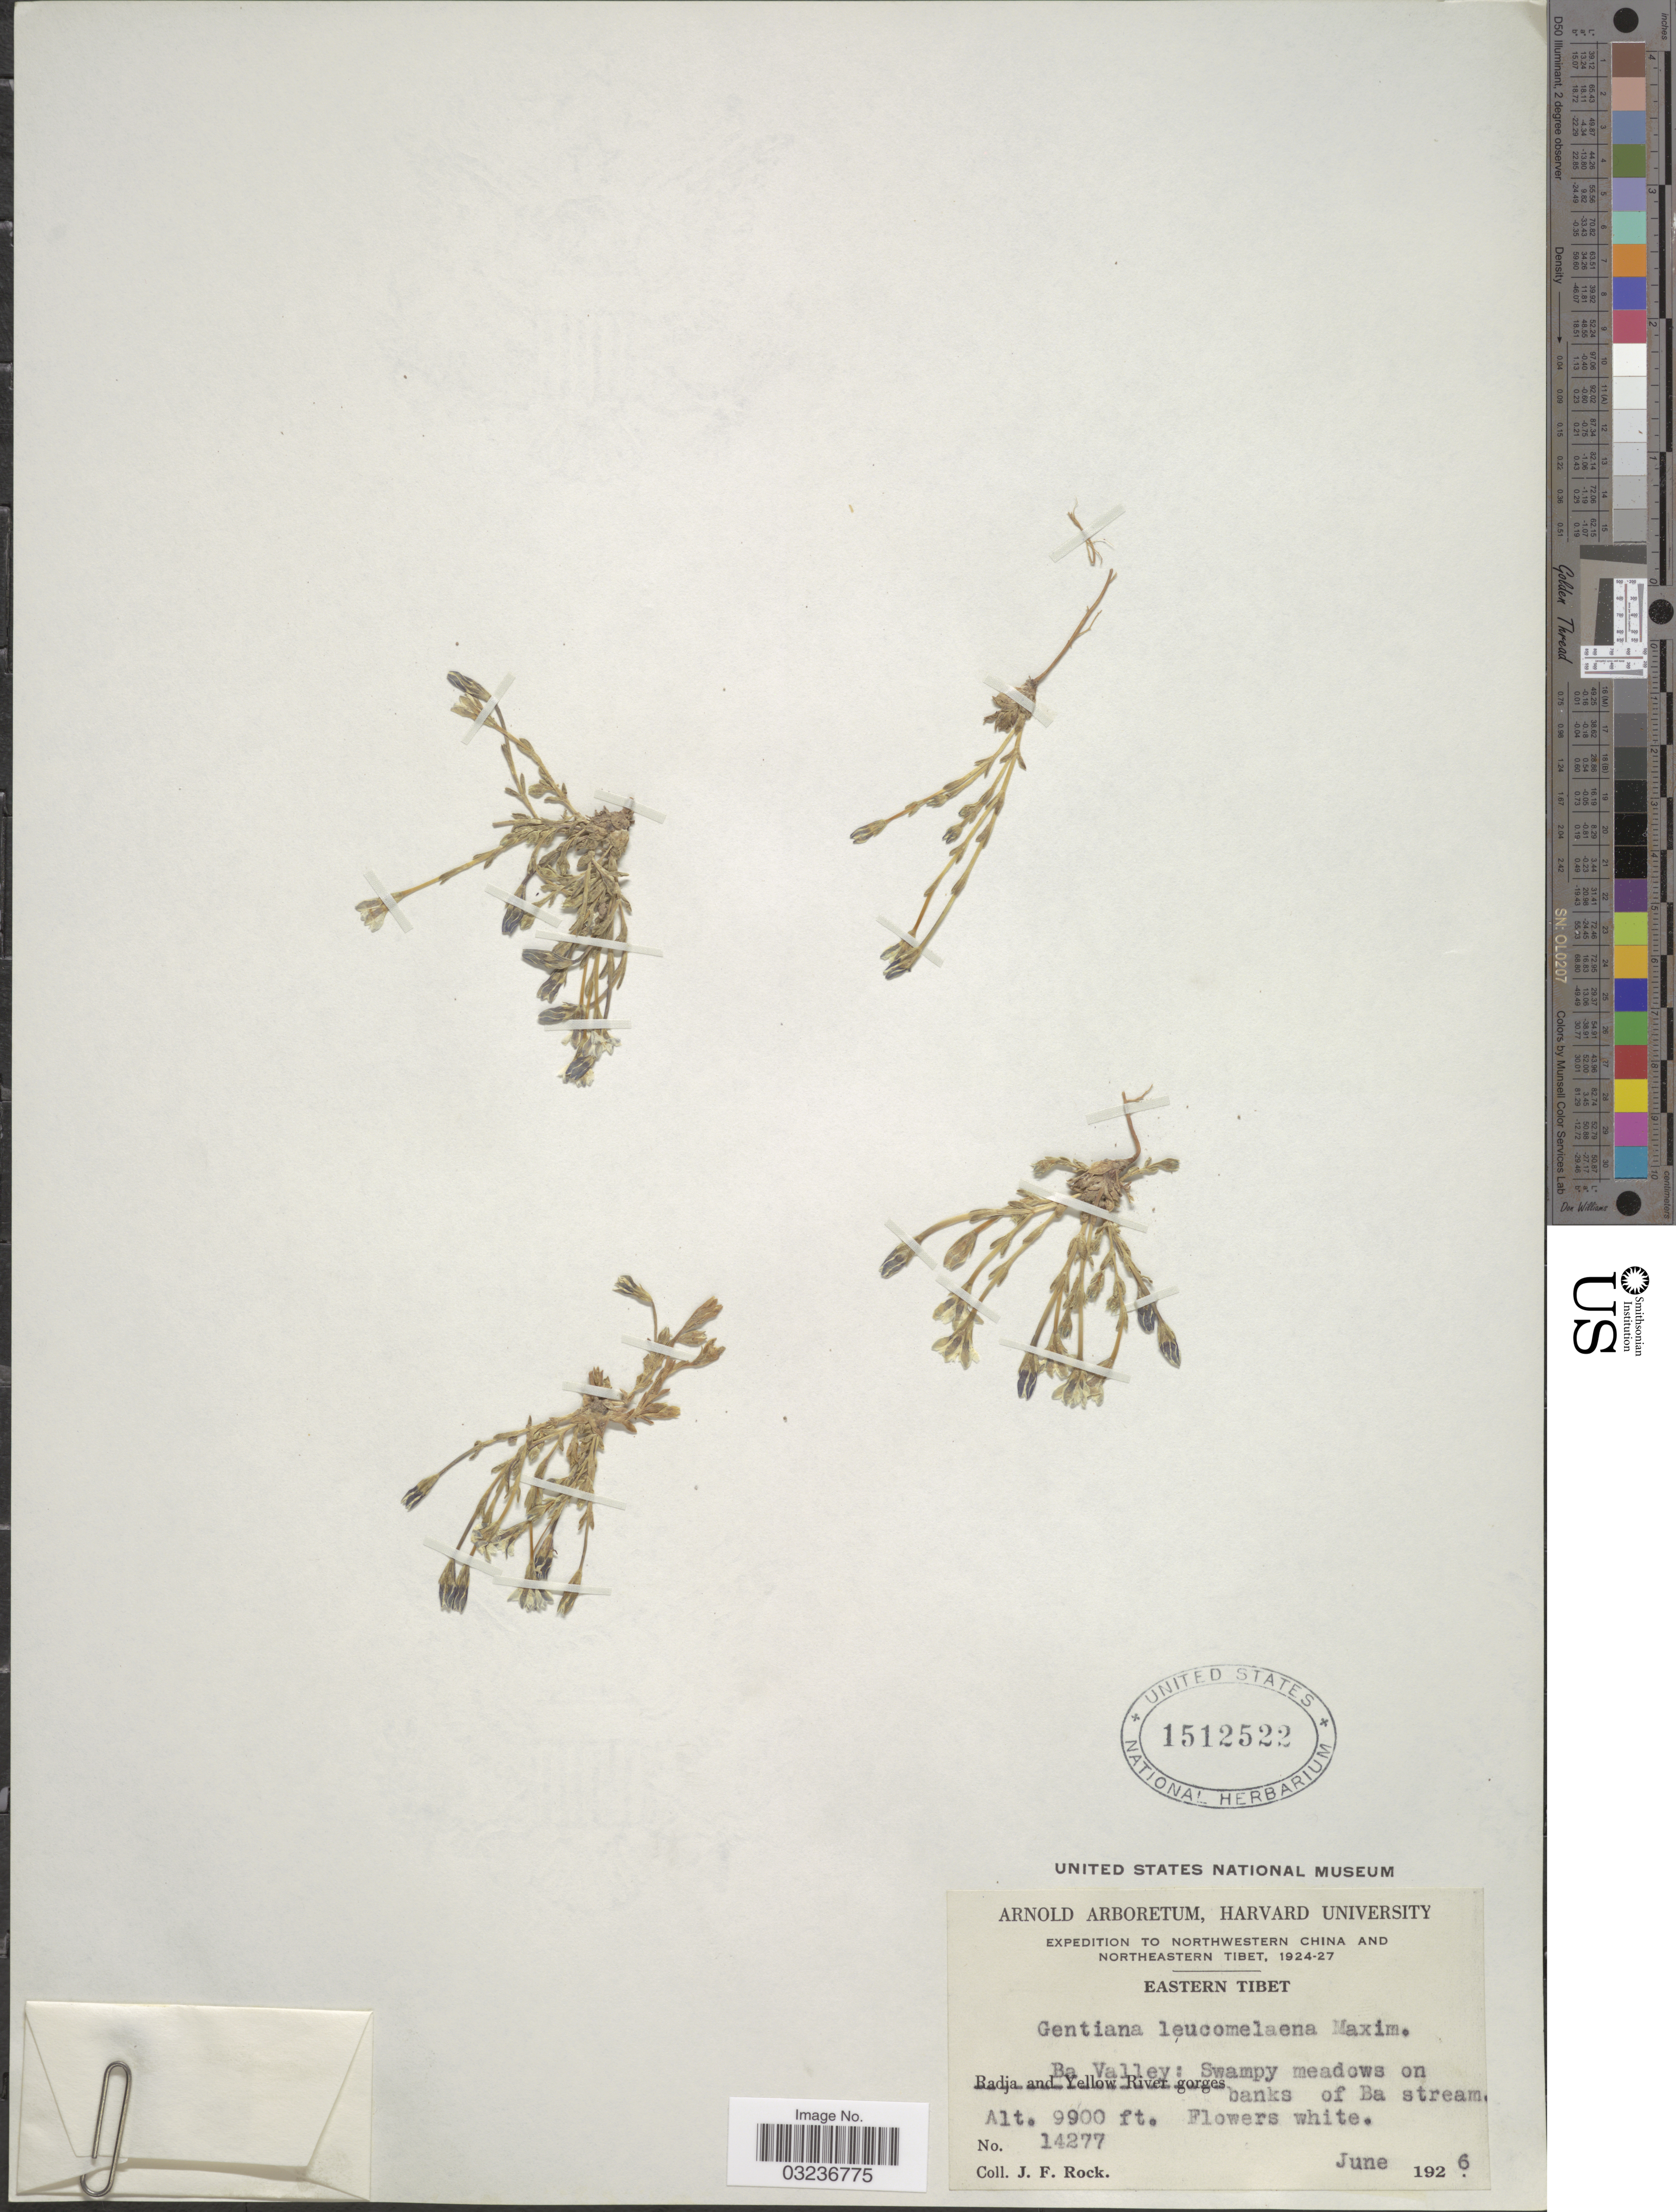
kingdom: Plantae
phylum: Tracheophyta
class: Magnoliopsida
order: Gentianales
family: Gentianaceae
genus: Gentiana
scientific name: Gentiana leucomelaena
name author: Maxim.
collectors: J. Rock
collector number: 14277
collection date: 1926-06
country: China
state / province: Xizang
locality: Northwestern China and Northeastern Tibet, Eastern Tibet, Ba Valley: Swampy meadows on banks of Ba stream, Badja and Yellow River gorges.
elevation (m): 3018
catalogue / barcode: US 1512522